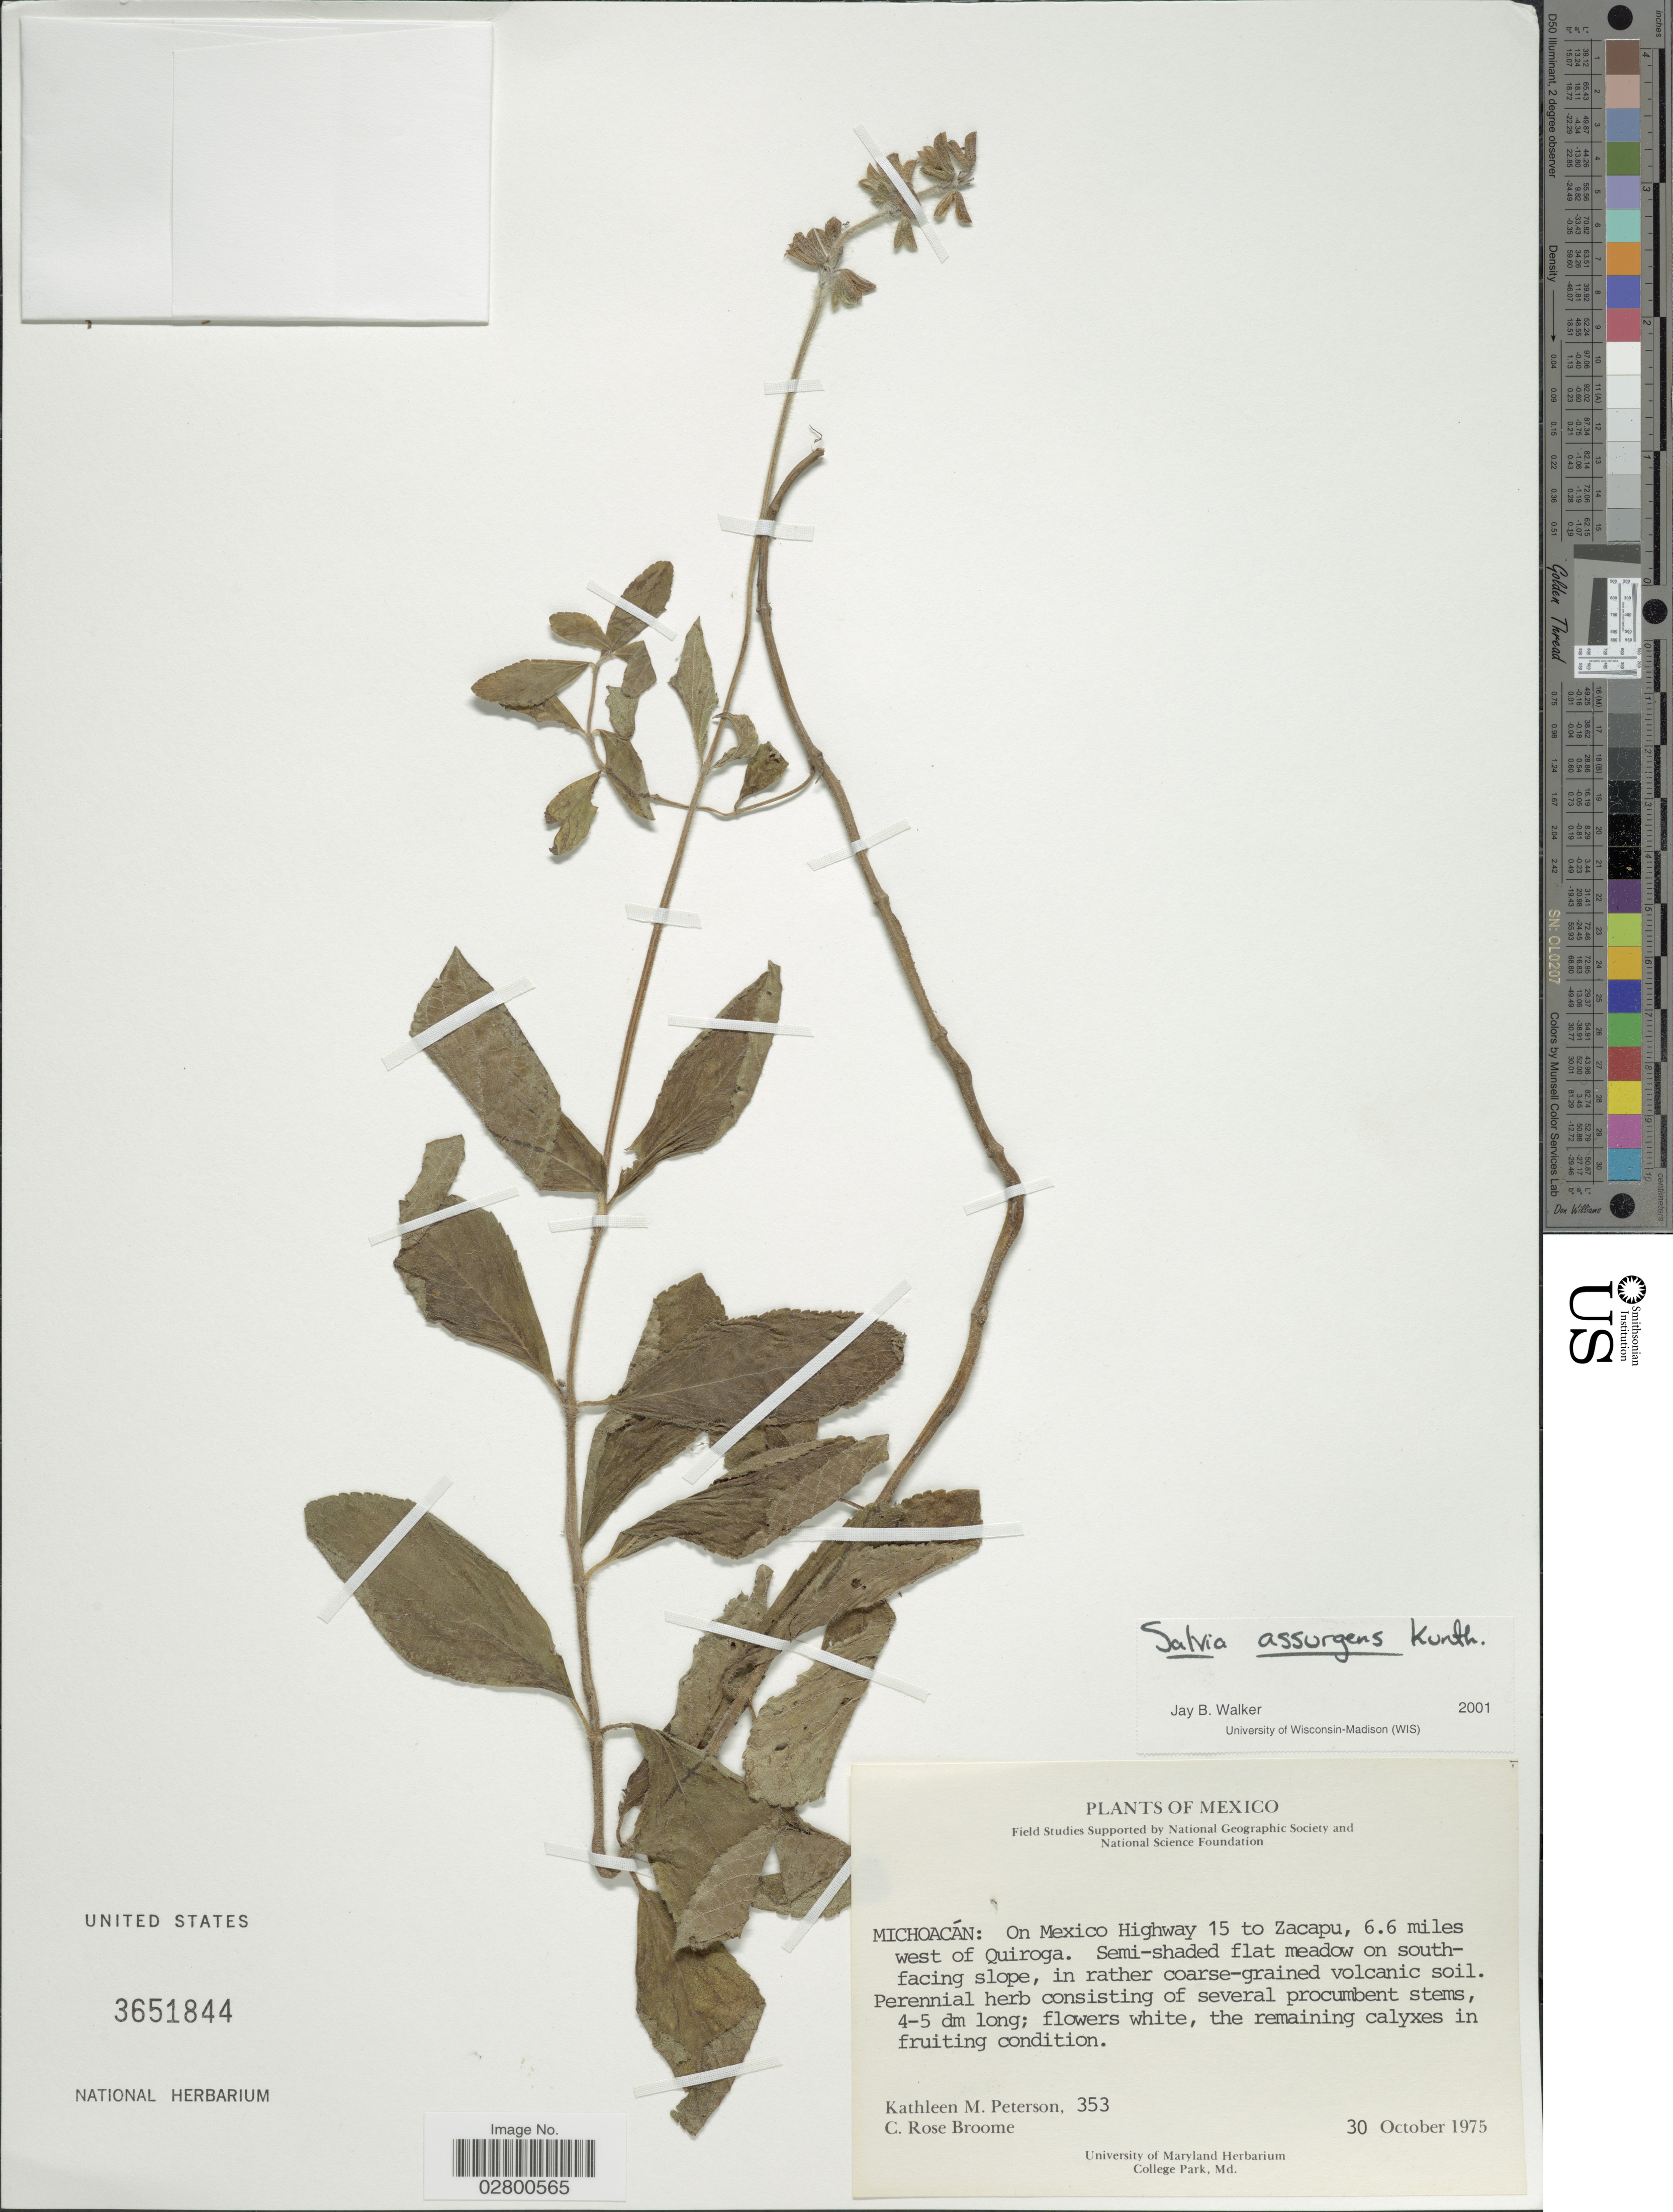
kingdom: Plantae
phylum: Tracheophyta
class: Magnoliopsida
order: Lamiales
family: Lamiaceae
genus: Salvia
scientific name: Salvia assurgens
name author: Kunth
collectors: K. Peterson & C. R. Broome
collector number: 353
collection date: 1975-10-30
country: Mexico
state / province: Michoacán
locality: On Mexico Highway 15 to Zacapu, 6.6 miles west of Quiroga.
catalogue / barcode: US 3651844